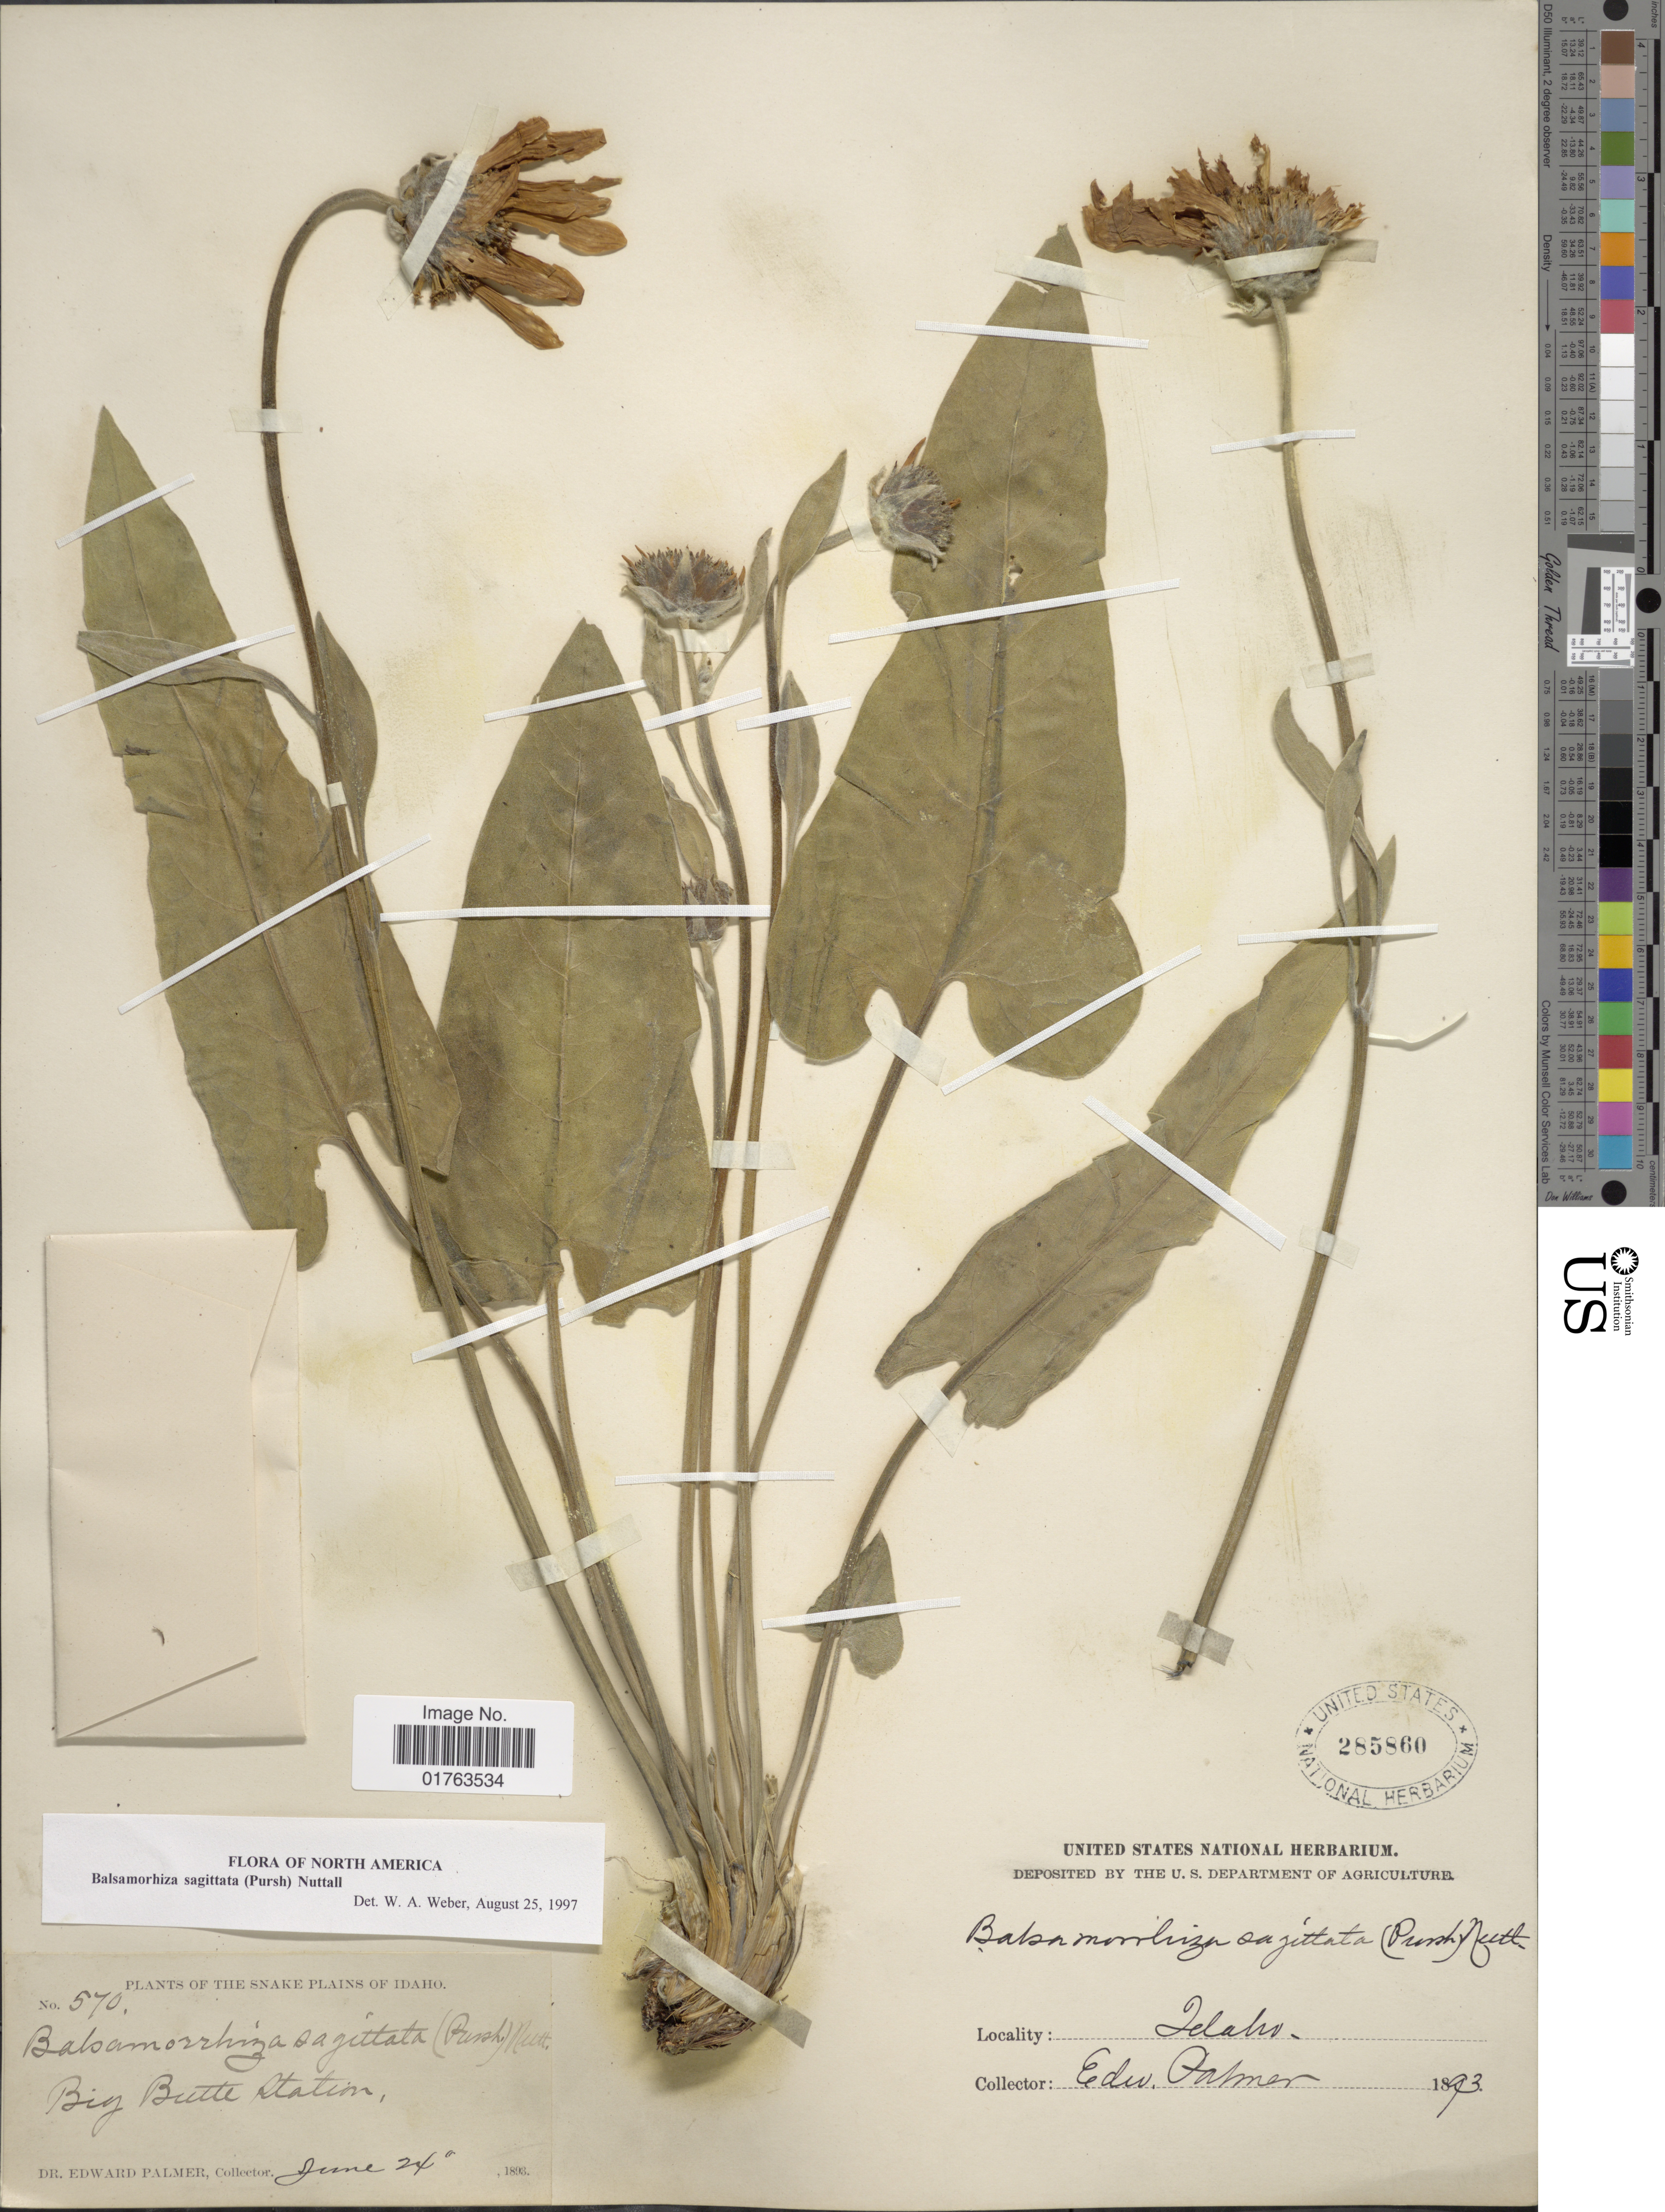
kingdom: Plantae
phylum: Tracheophyta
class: Magnoliopsida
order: Asterales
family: Asteraceae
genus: Balsamorhiza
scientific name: Balsamorhiza sagittata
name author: (Pursh) Nutt.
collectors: E. Palmer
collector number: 570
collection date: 1893-06-24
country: United States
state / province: Idaho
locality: Snake Plains Idaho, Big Butte Station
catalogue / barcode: US 285860